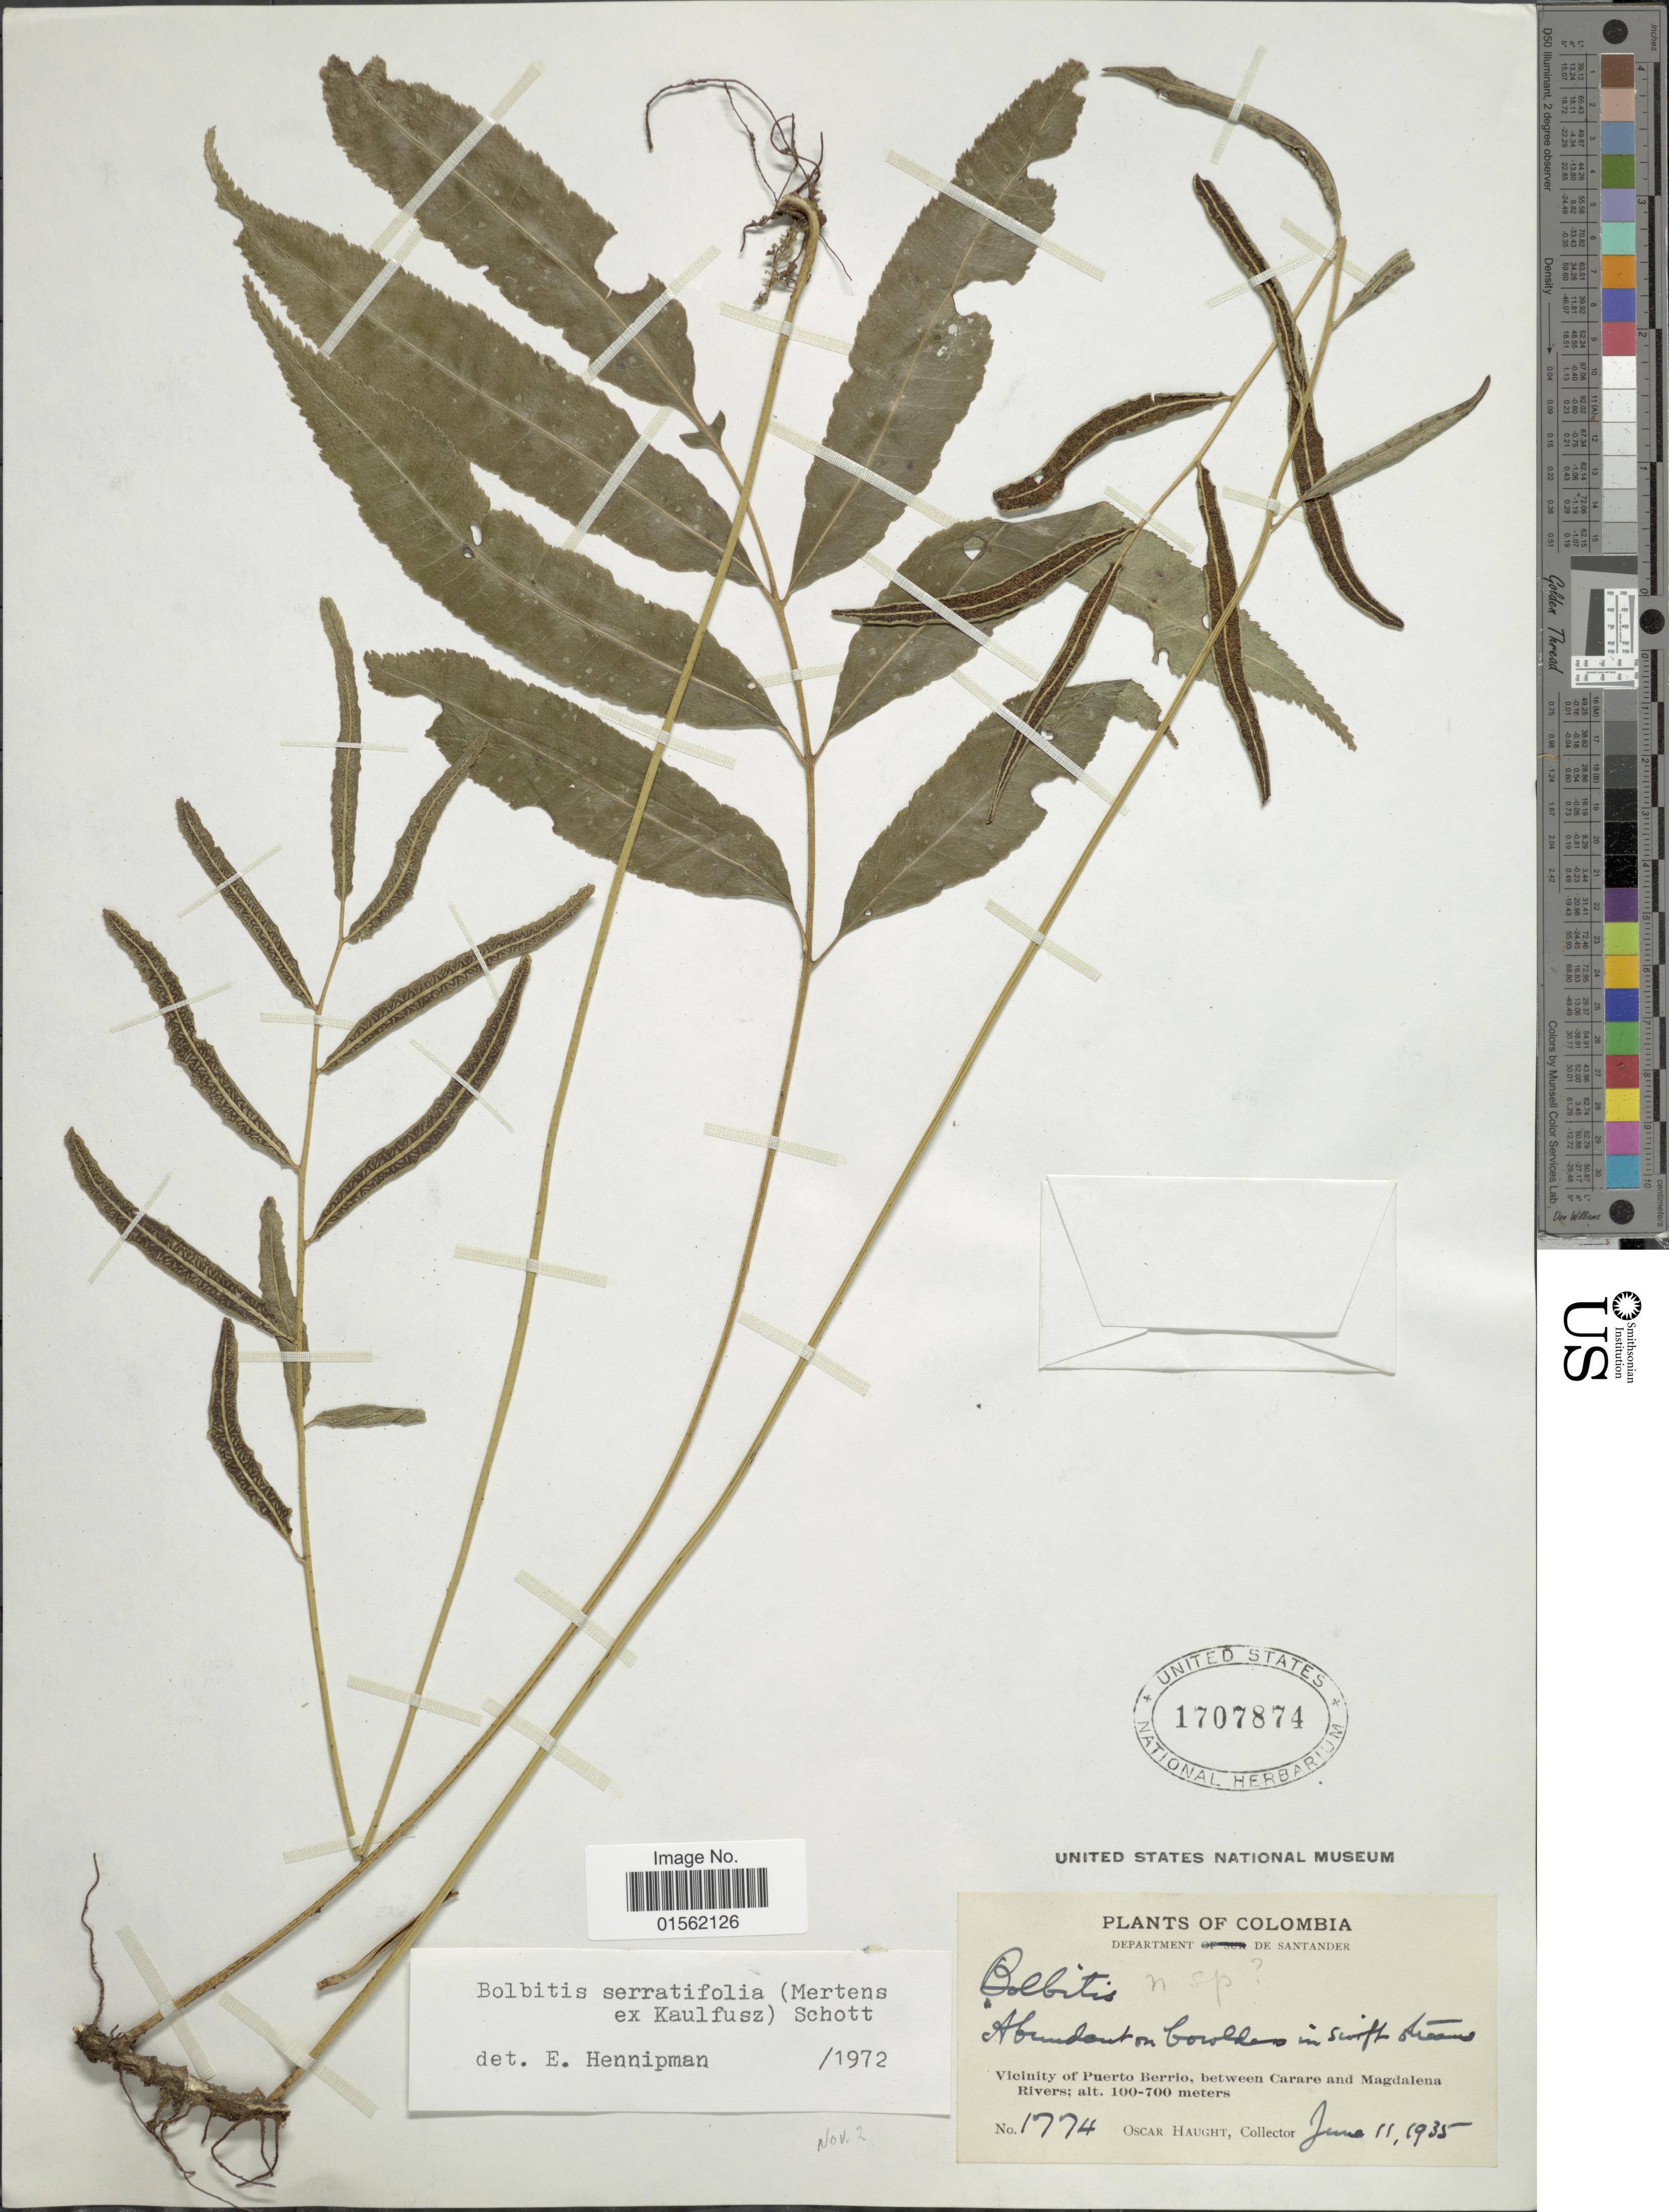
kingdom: Plantae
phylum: Tracheophyta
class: Polypodiopsida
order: Polypodiales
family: Dryopteridaceae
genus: Bolbitis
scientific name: Bolbitis serratifolia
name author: (Mert. ex Kaulf.) Schott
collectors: O. L. Haught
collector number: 1774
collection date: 1935-06-11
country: Colombia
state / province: Santander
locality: Vicinity of Puerto Barrio, between Carare and Magdalena Rivers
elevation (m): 100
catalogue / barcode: US 1707874